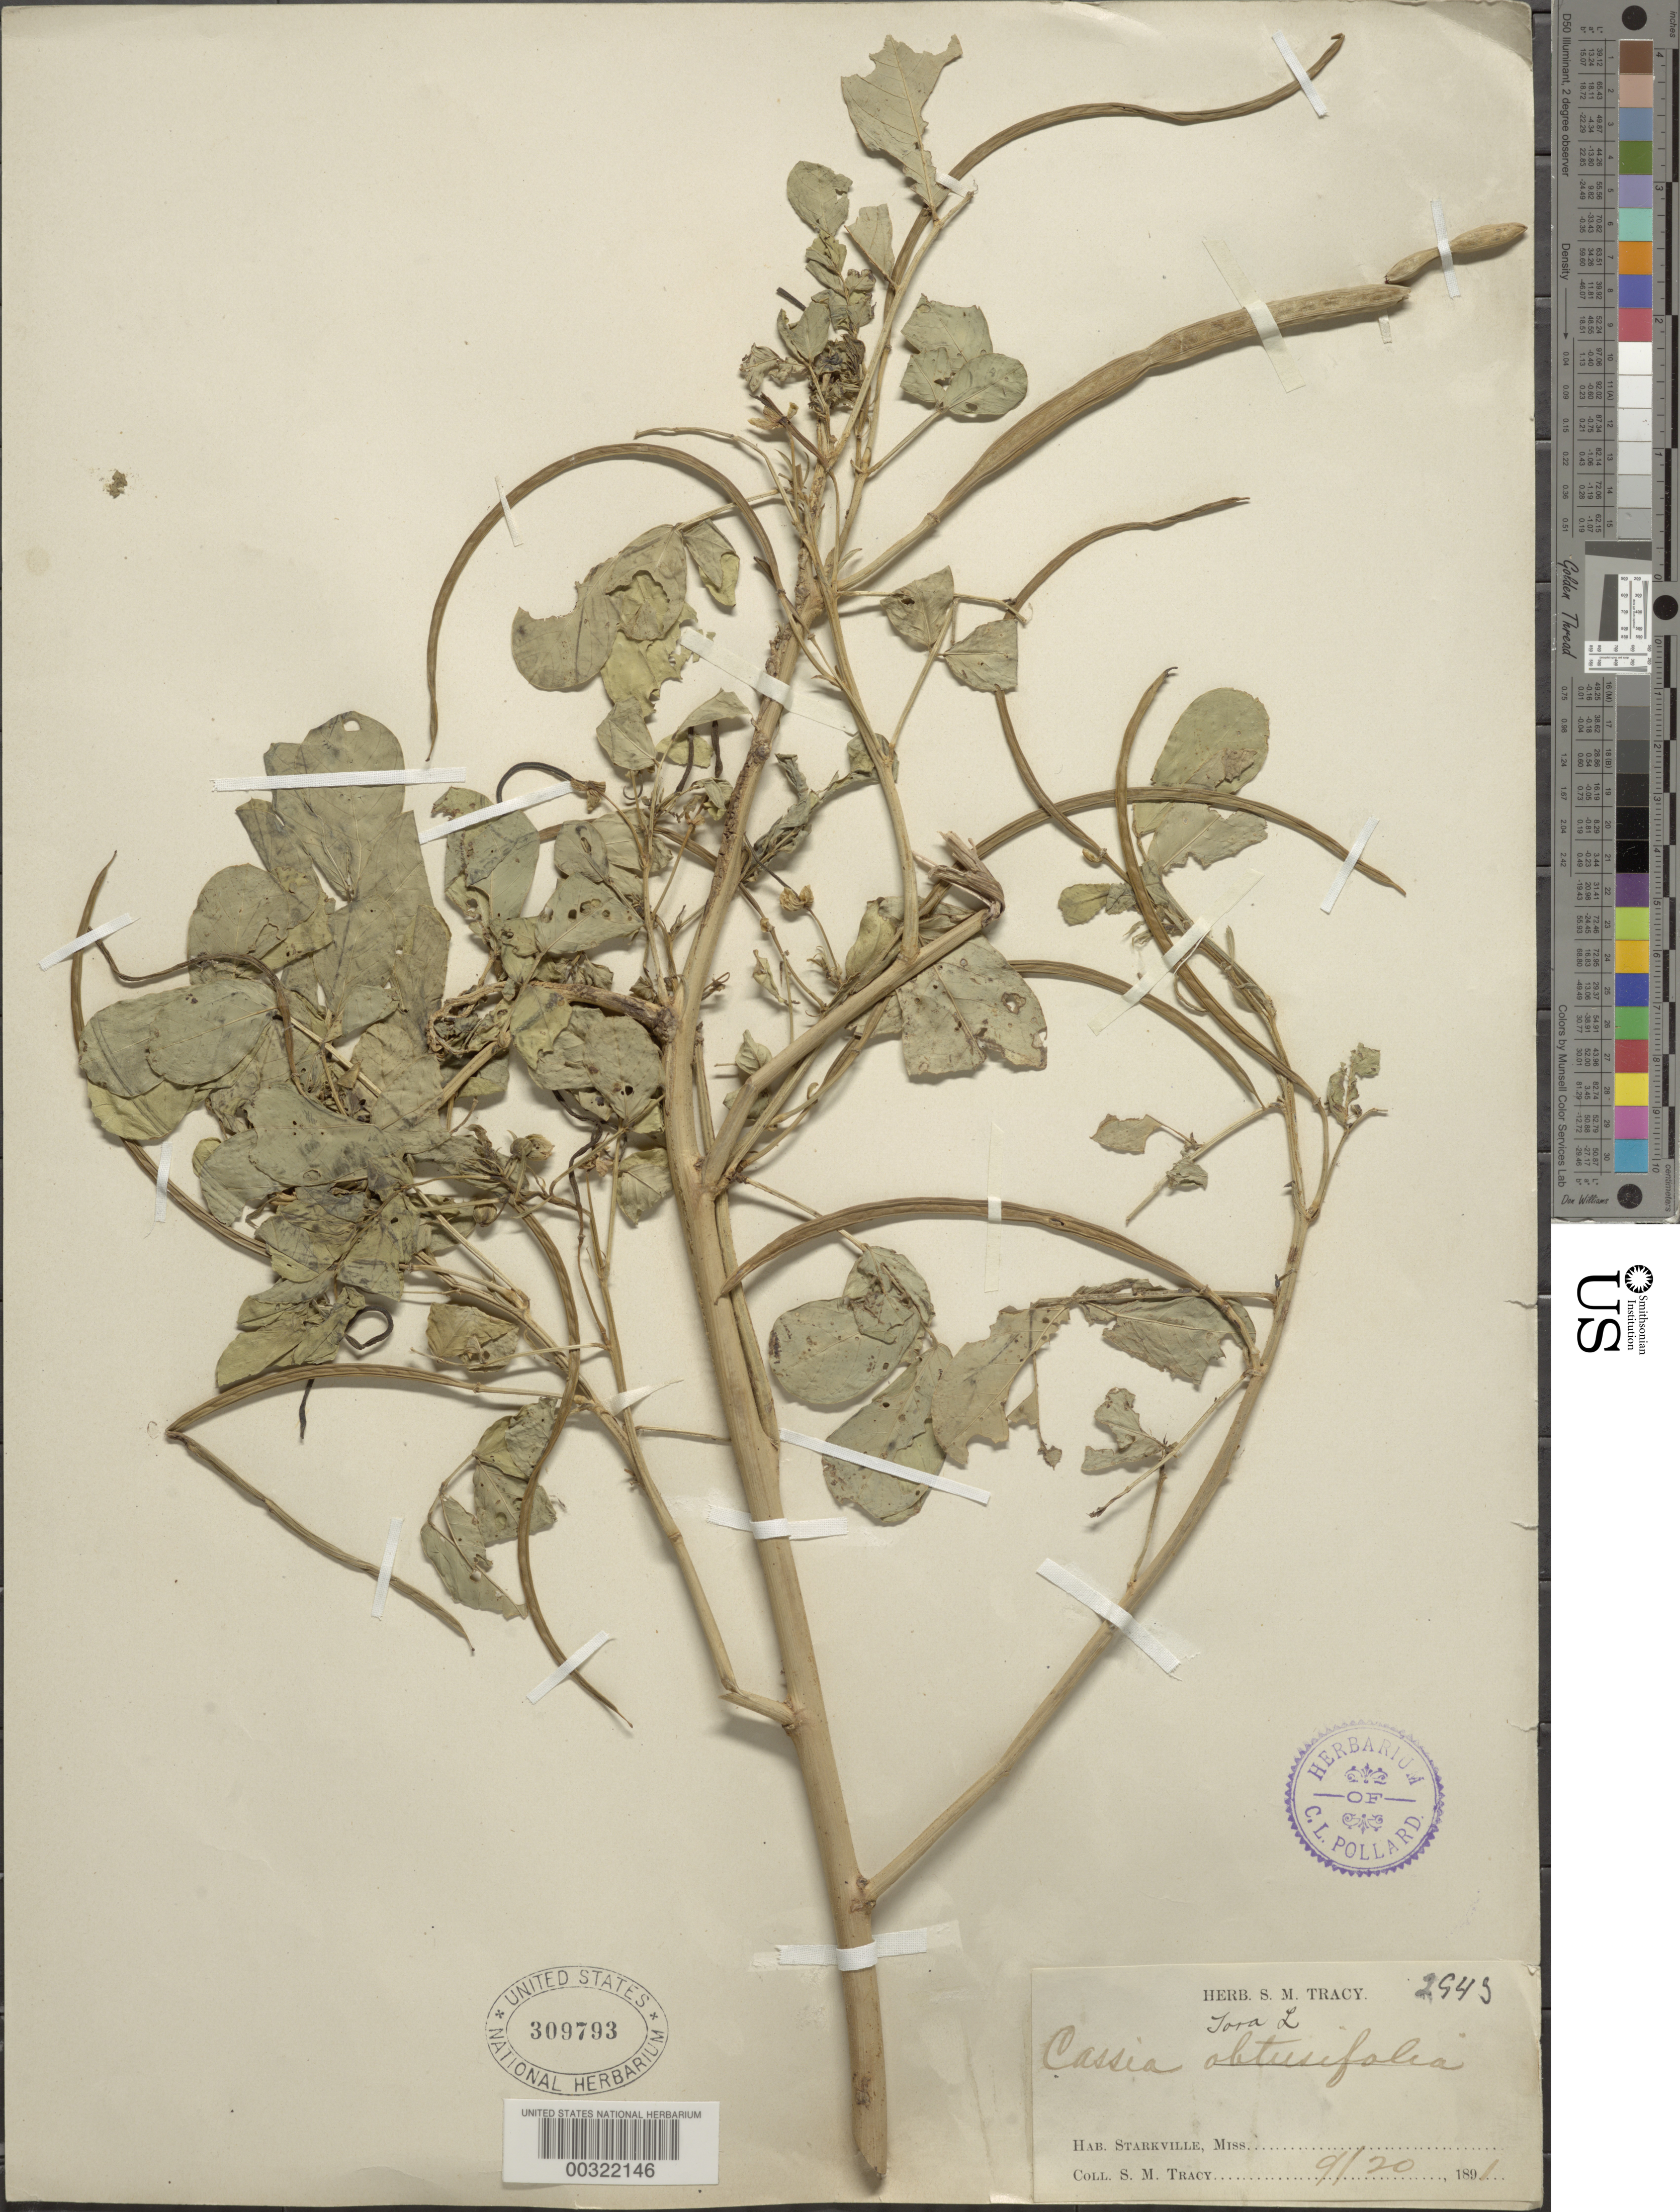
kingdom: Plantae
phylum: Tracheophyta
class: Magnoliopsida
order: Fabales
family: Fabaceae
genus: Senna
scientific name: Senna obtusifolia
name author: (L.) H.S. Irwin & Barneby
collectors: S. M. Tracy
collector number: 2945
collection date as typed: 20 Sep 1891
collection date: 1891-09-20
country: United States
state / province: Mississippi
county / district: Oktibbeha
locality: Starkville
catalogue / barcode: US 309793